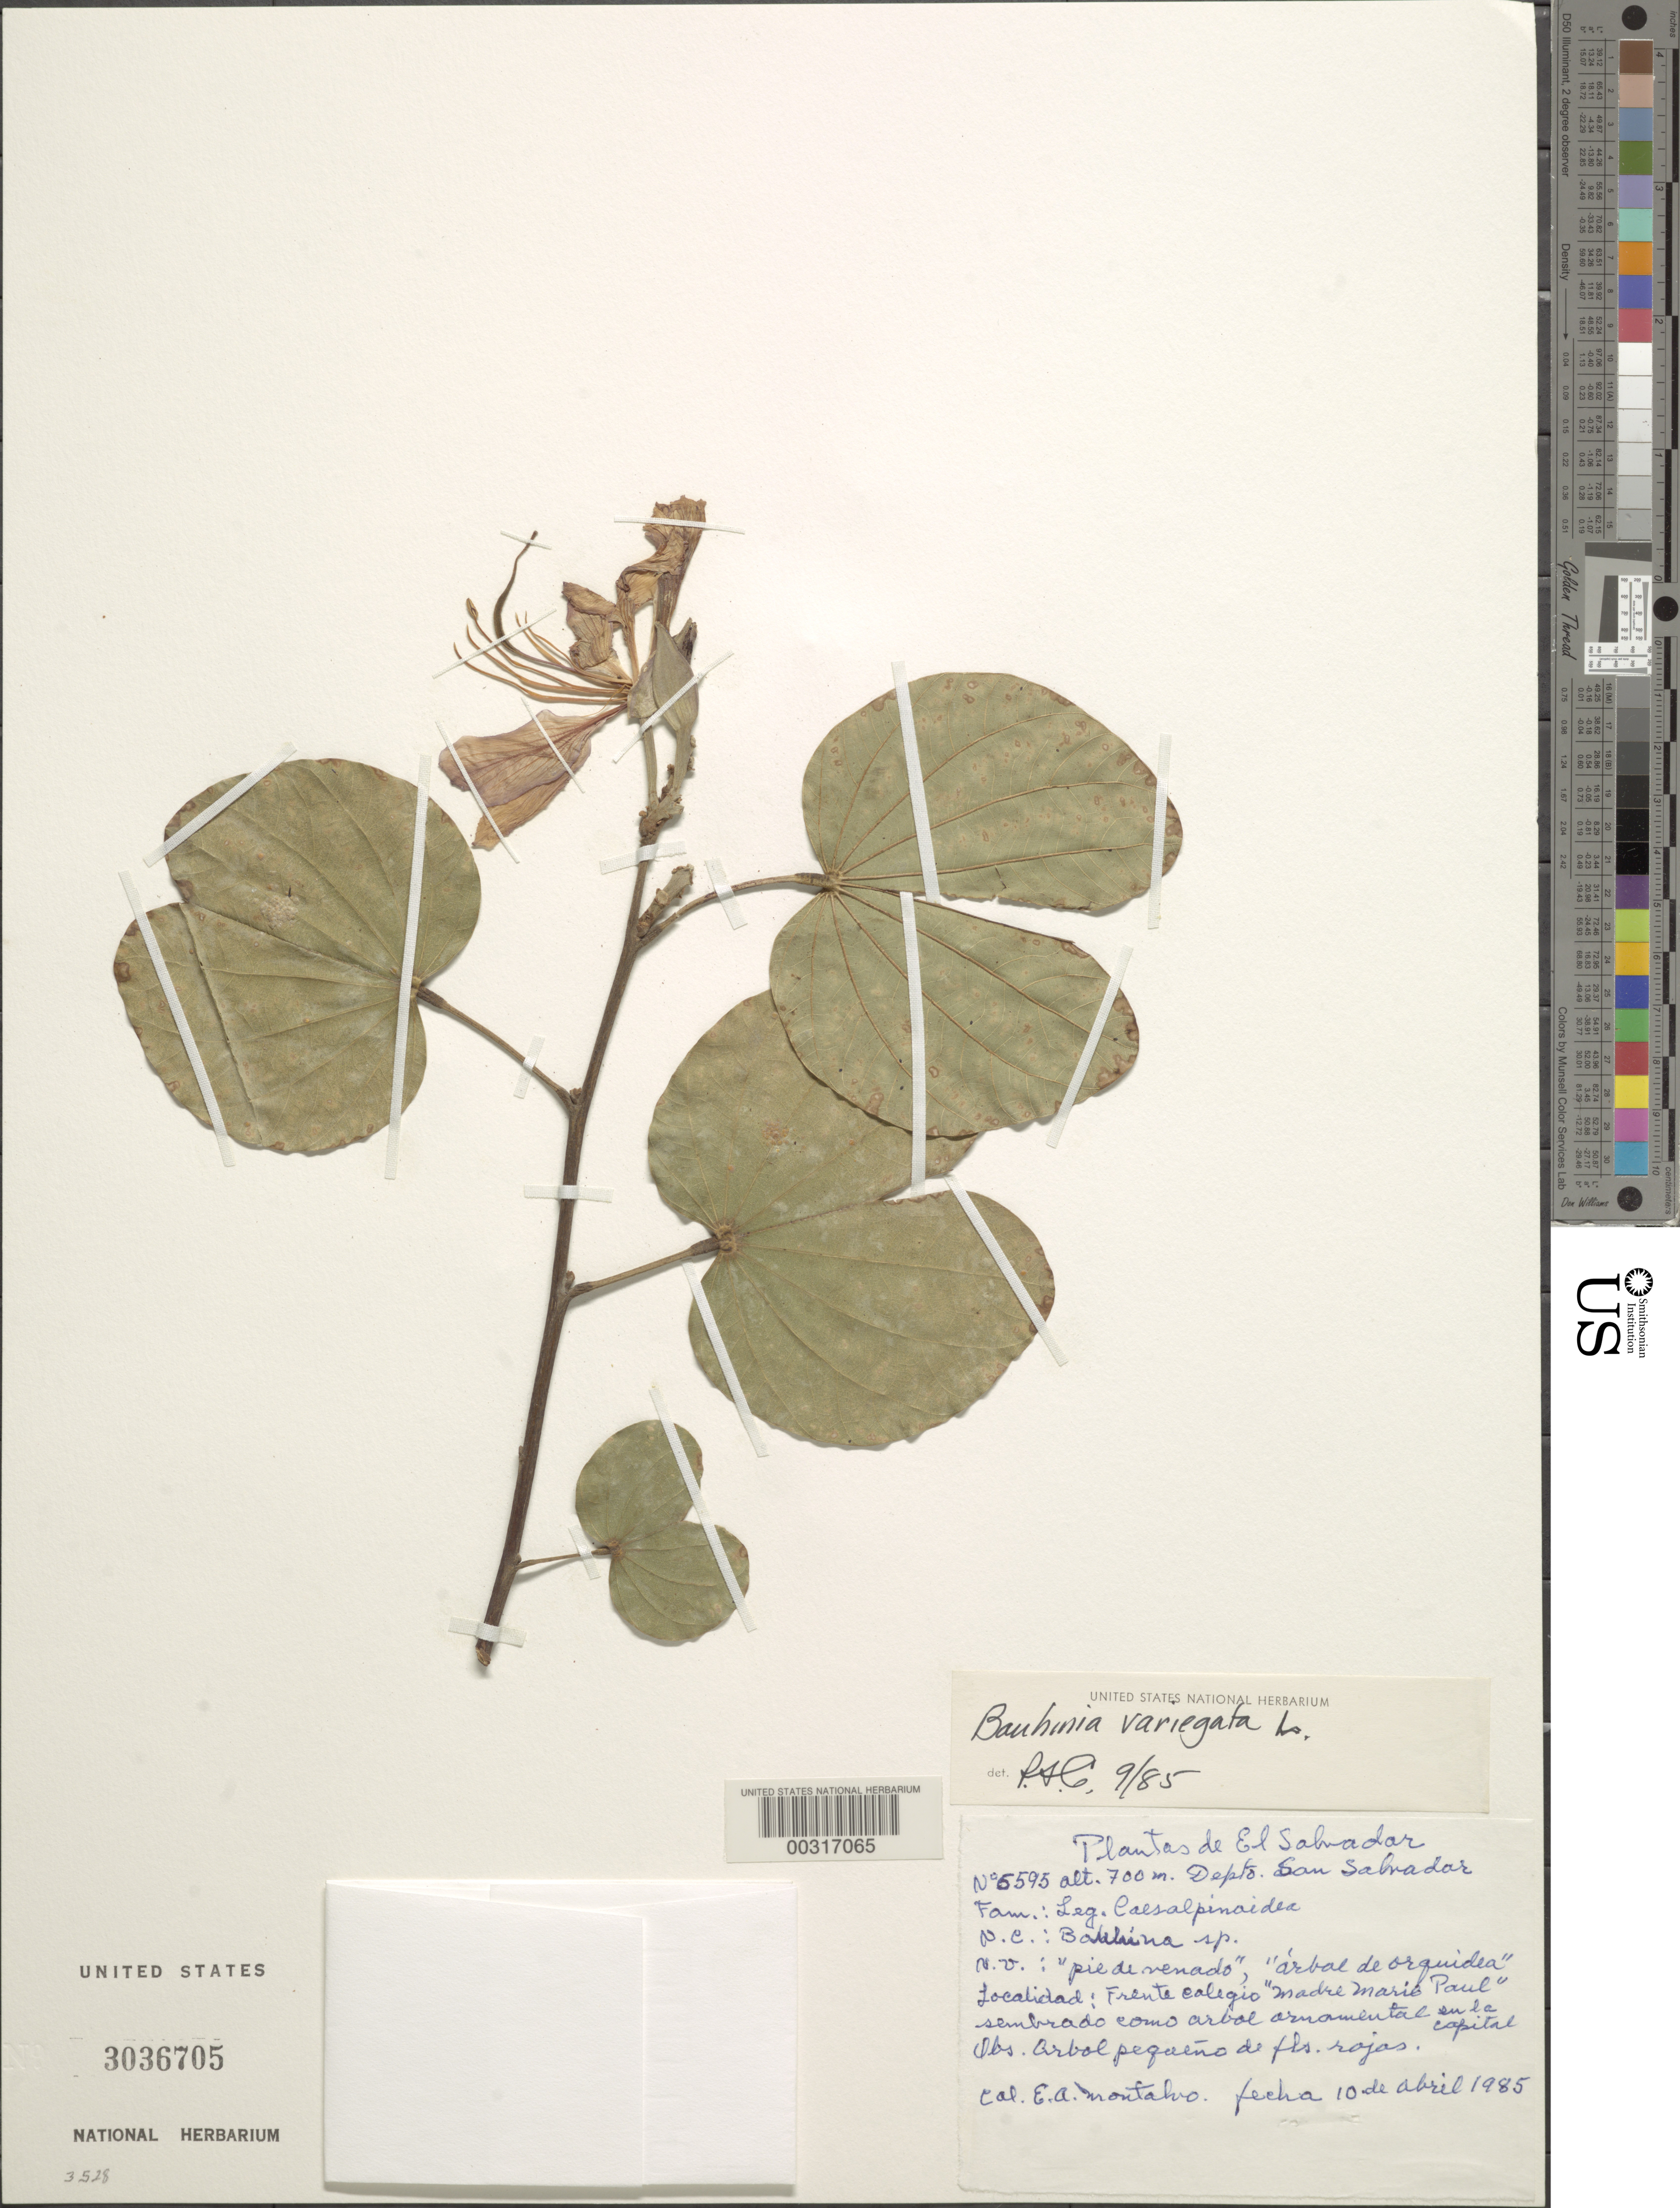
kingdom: Plantae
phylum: Tracheophyta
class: Magnoliopsida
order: Fabales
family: Fabaceae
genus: Bauhinia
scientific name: Bauhinia variegata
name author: L.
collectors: E. A. Montalvo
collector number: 6595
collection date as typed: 10 Apr 1985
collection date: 1985-04-10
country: El Salvador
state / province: San Salvador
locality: In front of high school/college "madre marie paul"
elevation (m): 700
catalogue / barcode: US 3036705